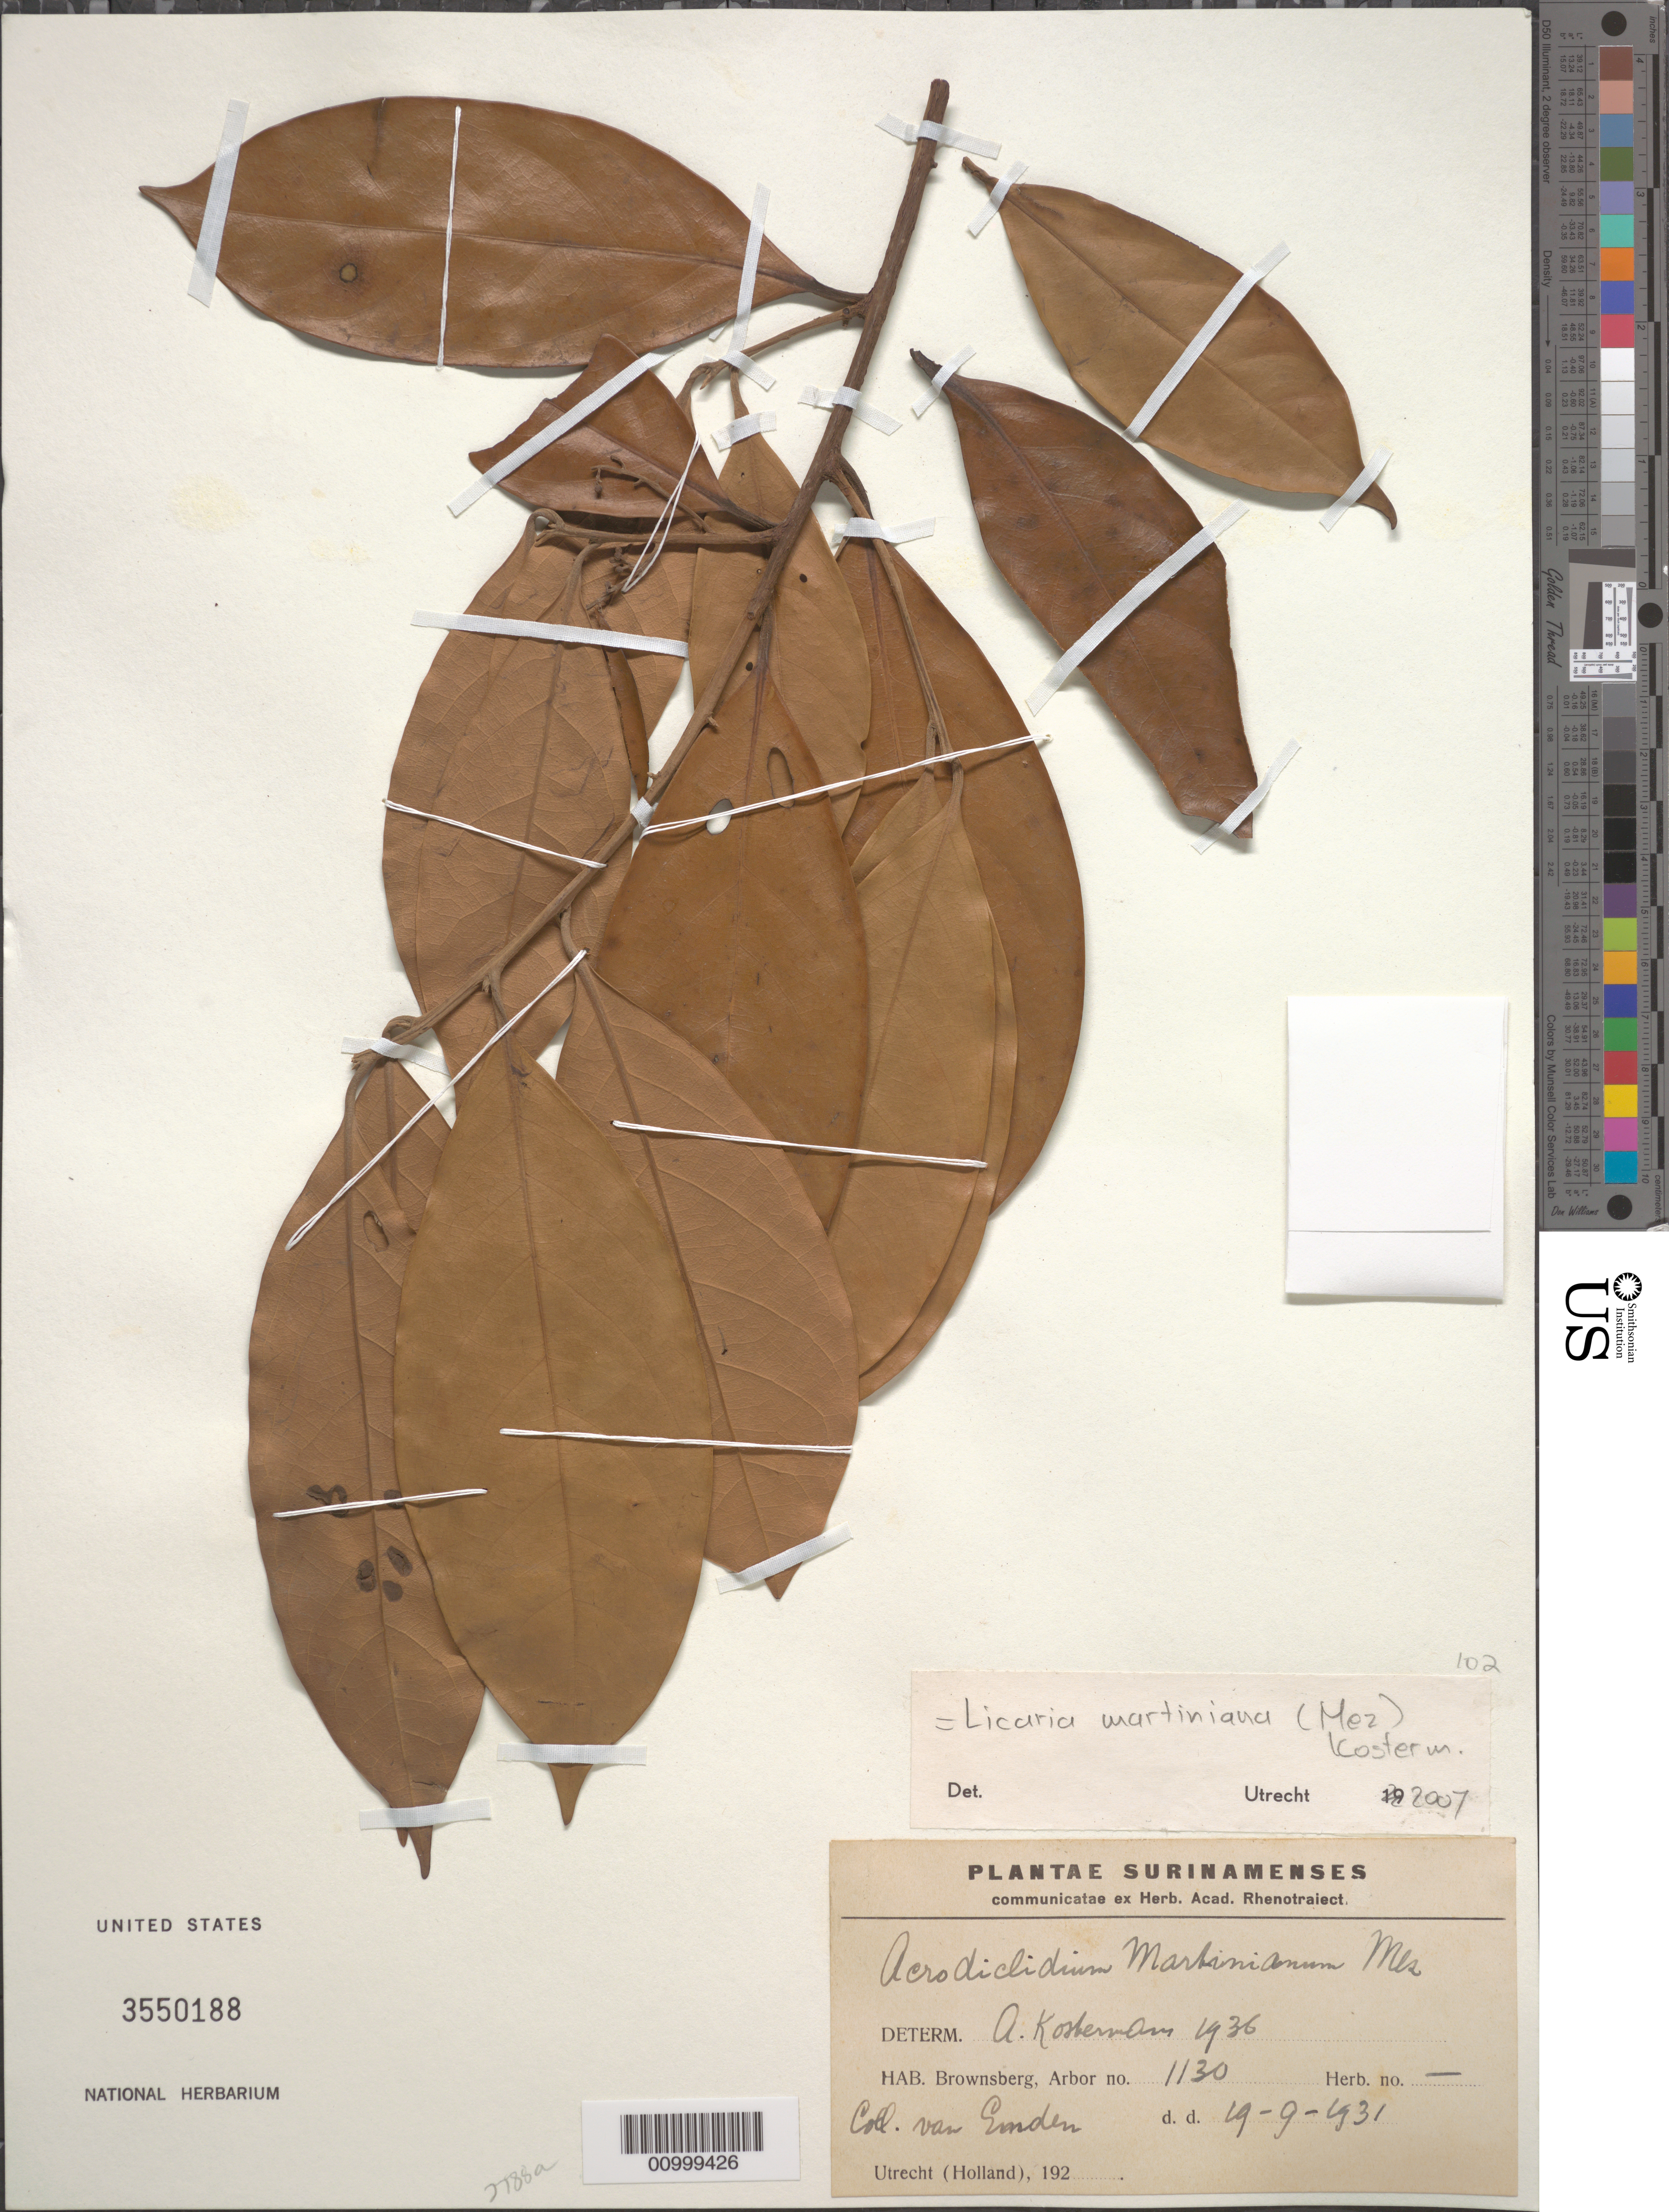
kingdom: Plantae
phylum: Tracheophyta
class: Magnoliopsida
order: Laurales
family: Lauraceae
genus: Licaria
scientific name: Licaria martiniana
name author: (Mez) Kosterm.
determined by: Utrecht, --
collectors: -. Zender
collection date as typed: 19-Sep-31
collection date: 1931-09-19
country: Suriname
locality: Brownsberg. Arbor no 1130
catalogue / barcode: US 3550188